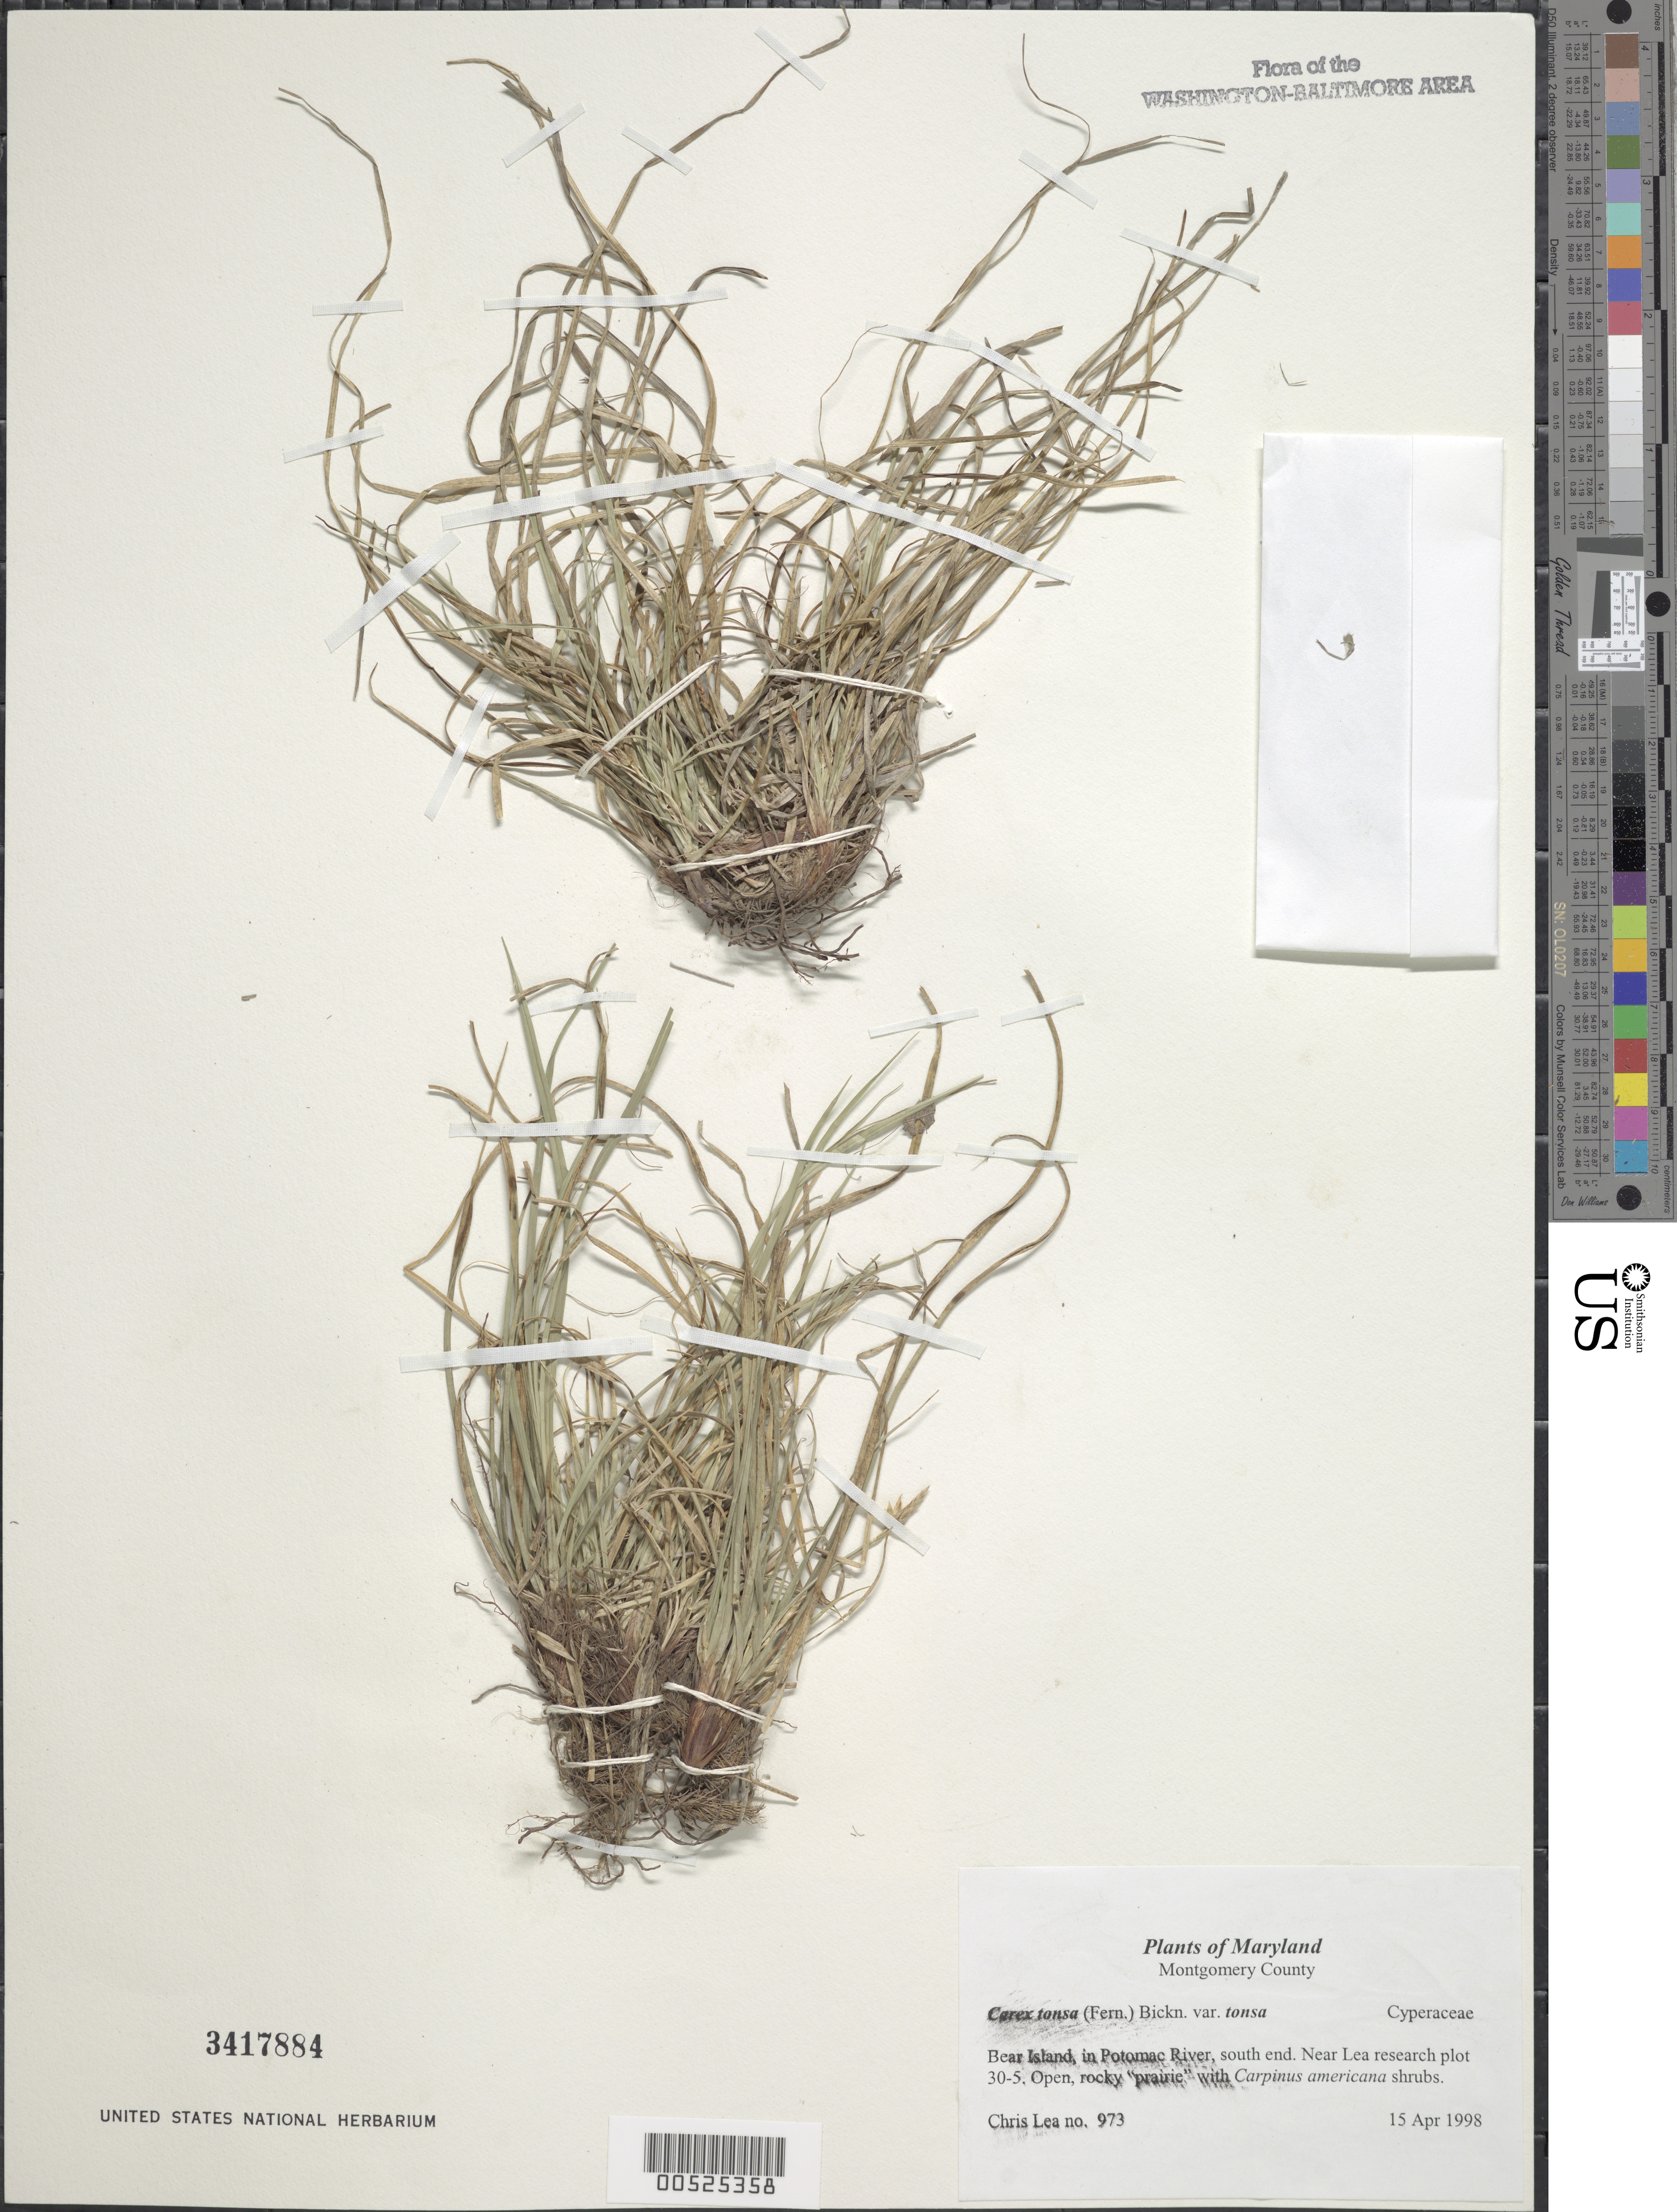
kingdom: Plantae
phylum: Tracheophyta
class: Liliopsida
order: Poales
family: Cyperaceae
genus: Carex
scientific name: Carex tonsa var. tonsa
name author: (Fernald) E.P. Bicknell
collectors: C. Lea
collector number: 973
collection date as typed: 15 Apr 1998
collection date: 1998-04-15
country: United States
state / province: Maryland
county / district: Montgomery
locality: Bear Island, in Potomac River, south end. Near Lea research plot 30-5.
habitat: Open, rocky "prairie" with Carpinus americanus shrubs.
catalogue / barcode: US 3417884